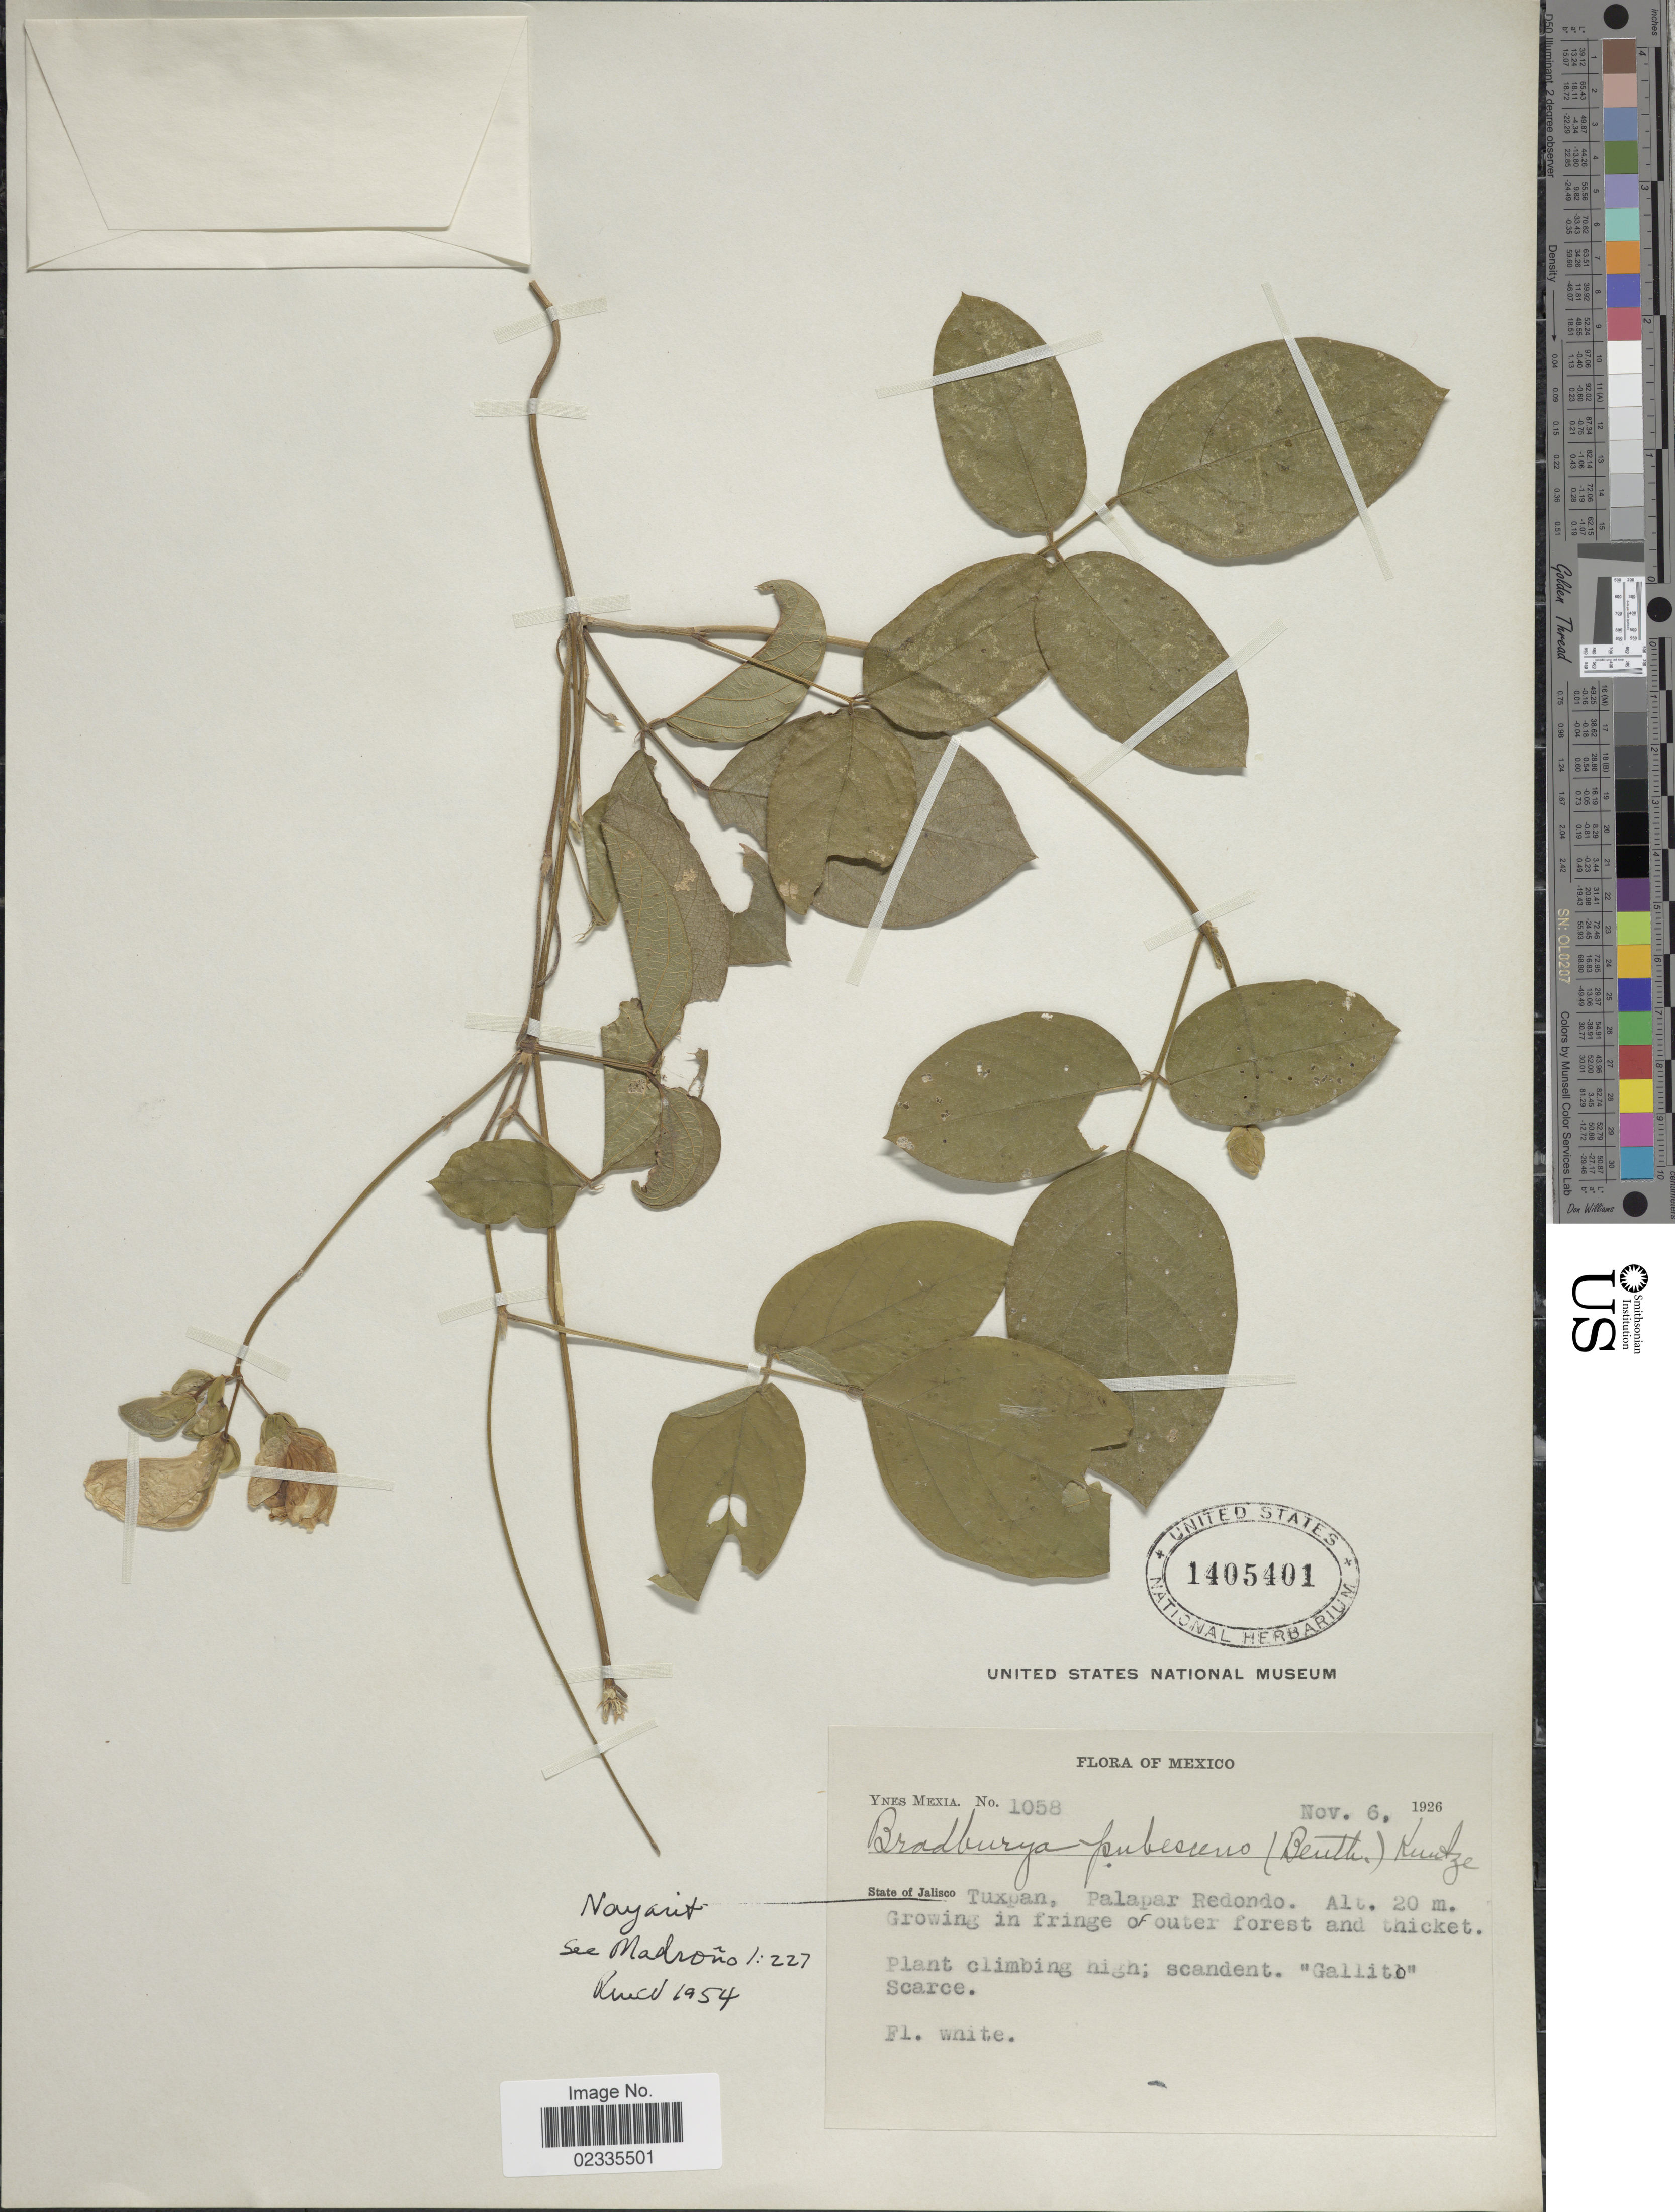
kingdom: Plantae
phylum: Tracheophyta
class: Magnoliopsida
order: Fabales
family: Fabaceae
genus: Centrosema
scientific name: Centrosema pubescens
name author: Benth.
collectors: Y. Mexia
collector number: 1058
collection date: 1926-11-06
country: Mexico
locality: Nayarit, State of Jalisco, Tuxpan, Palapar Redondo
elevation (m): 20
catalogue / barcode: US 1405401